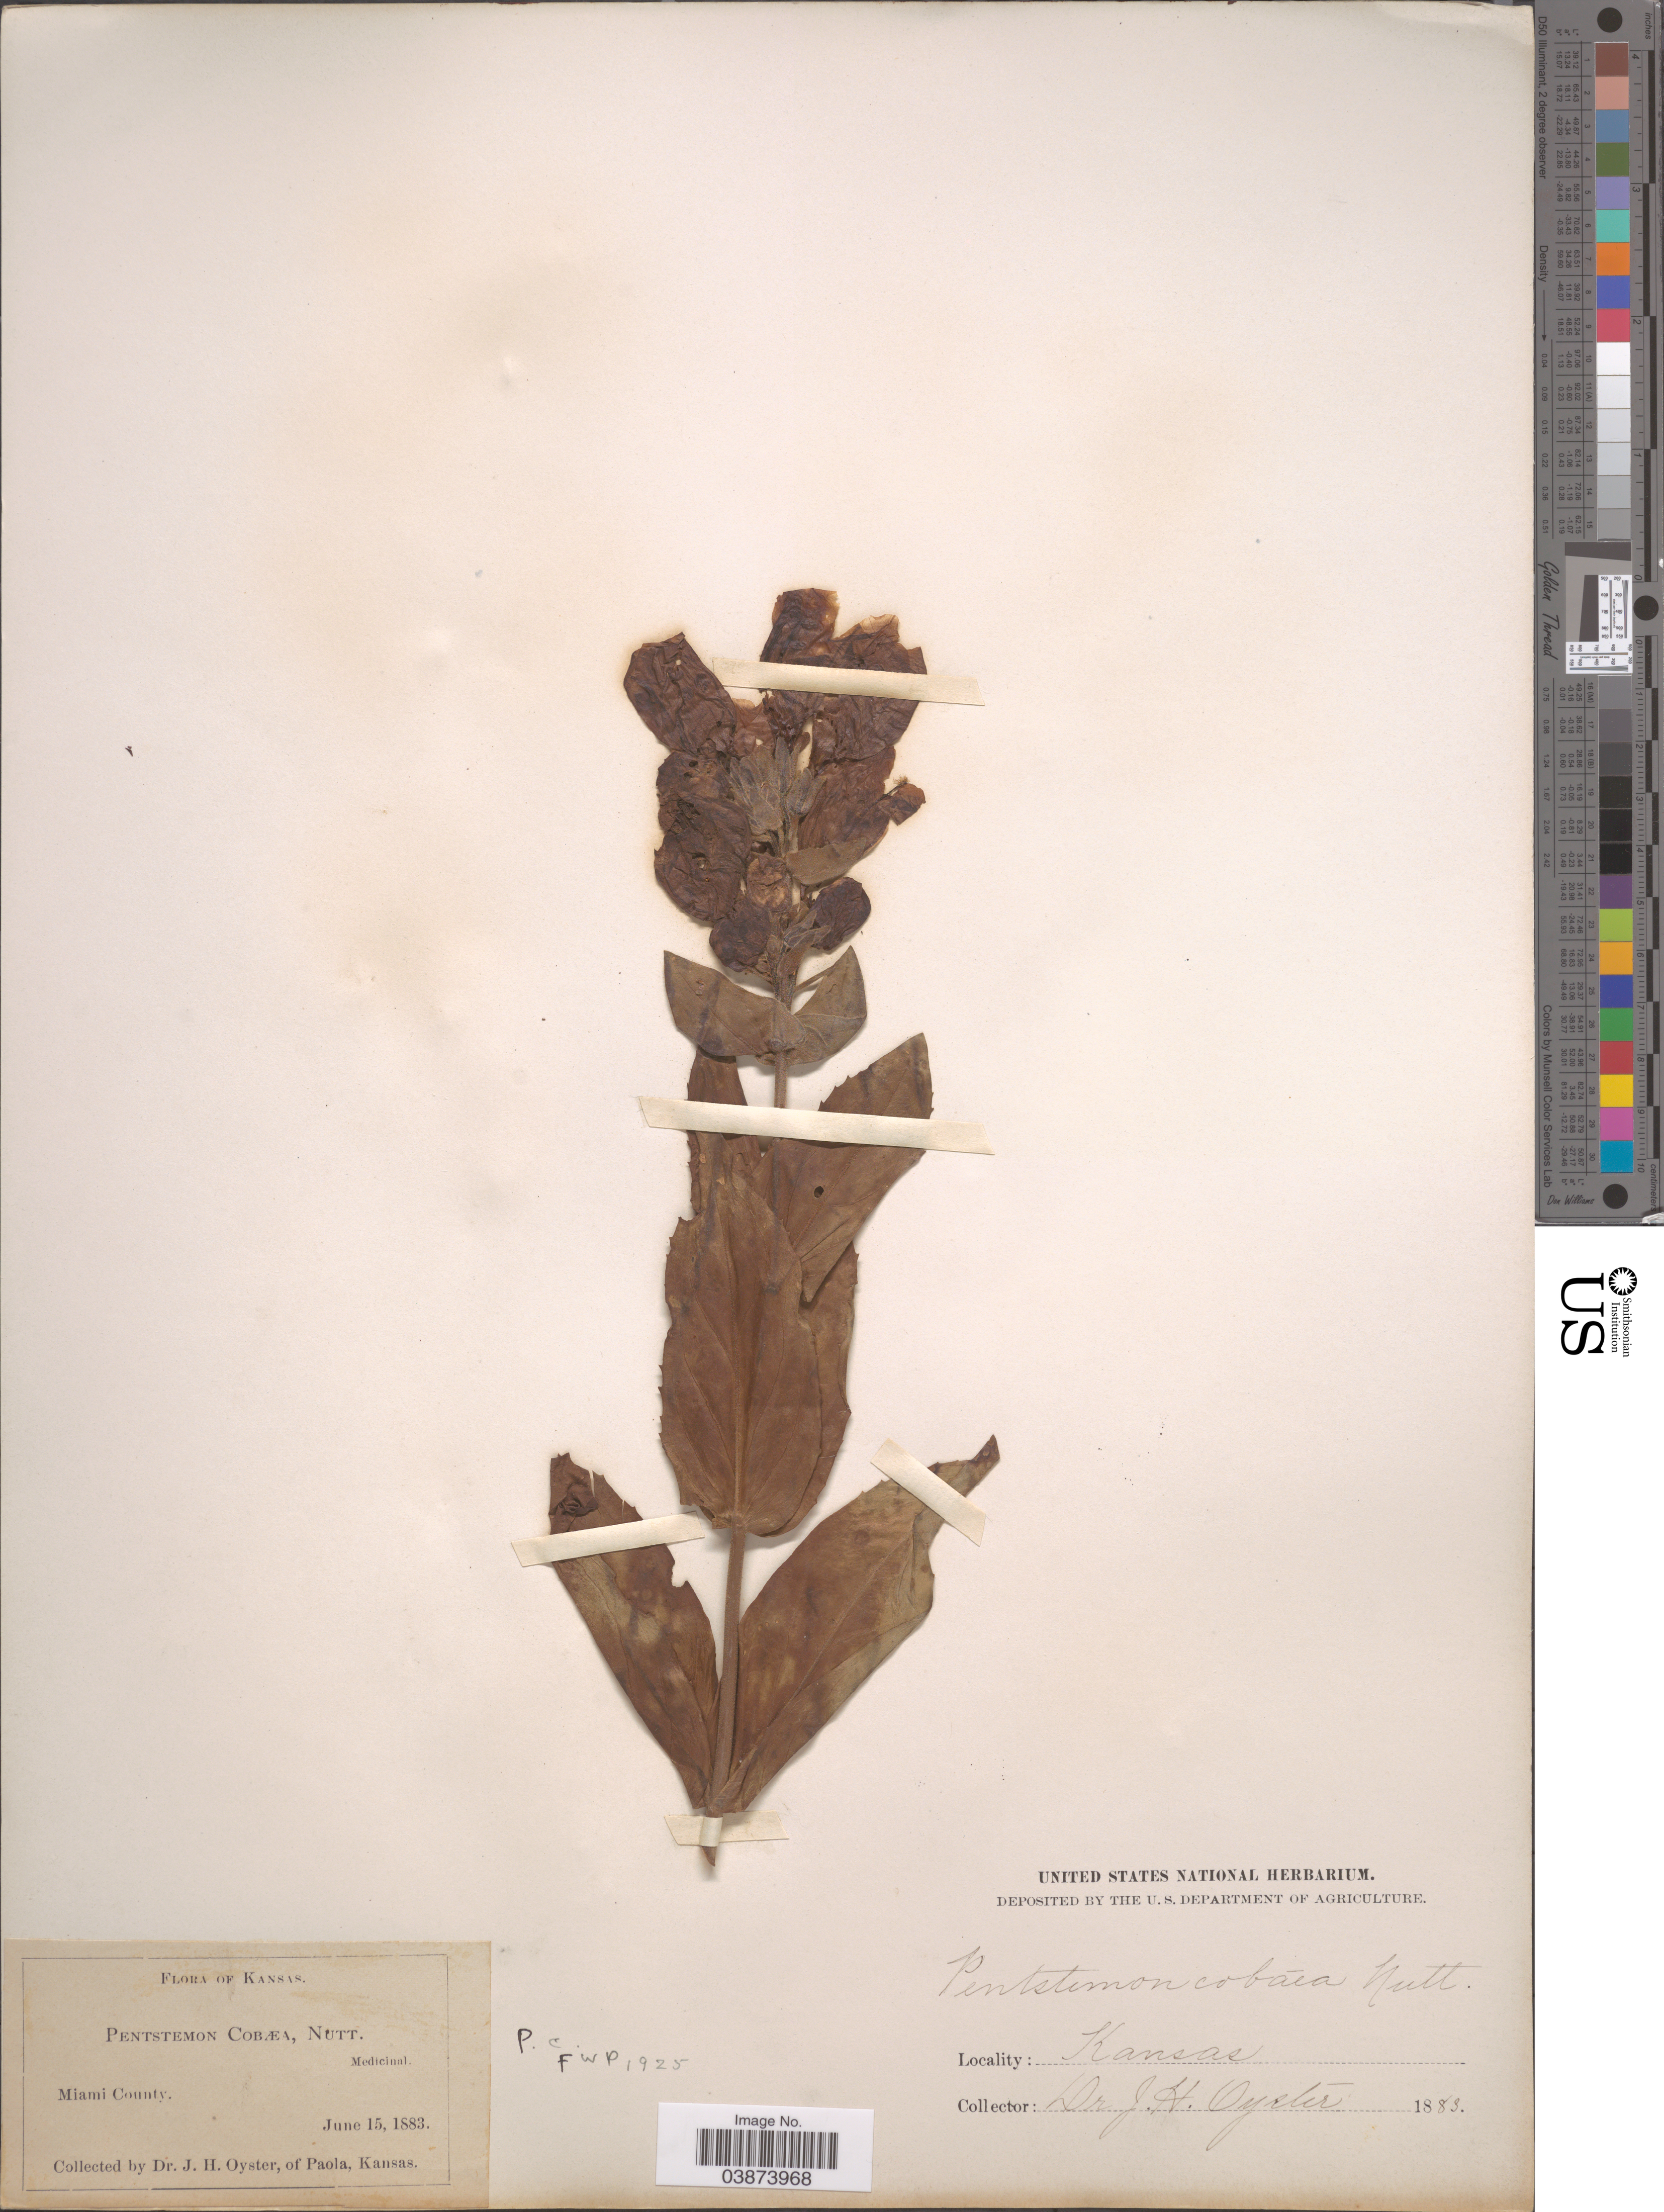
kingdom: Plantae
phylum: Tracheophyta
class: Magnoliopsida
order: Lamiales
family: Plantaginaceae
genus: Penstemon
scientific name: Penstemon cobaea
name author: (Nutt.)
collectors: J. H. Oyster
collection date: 1883-06-15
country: United States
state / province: Kansas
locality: Miami County.